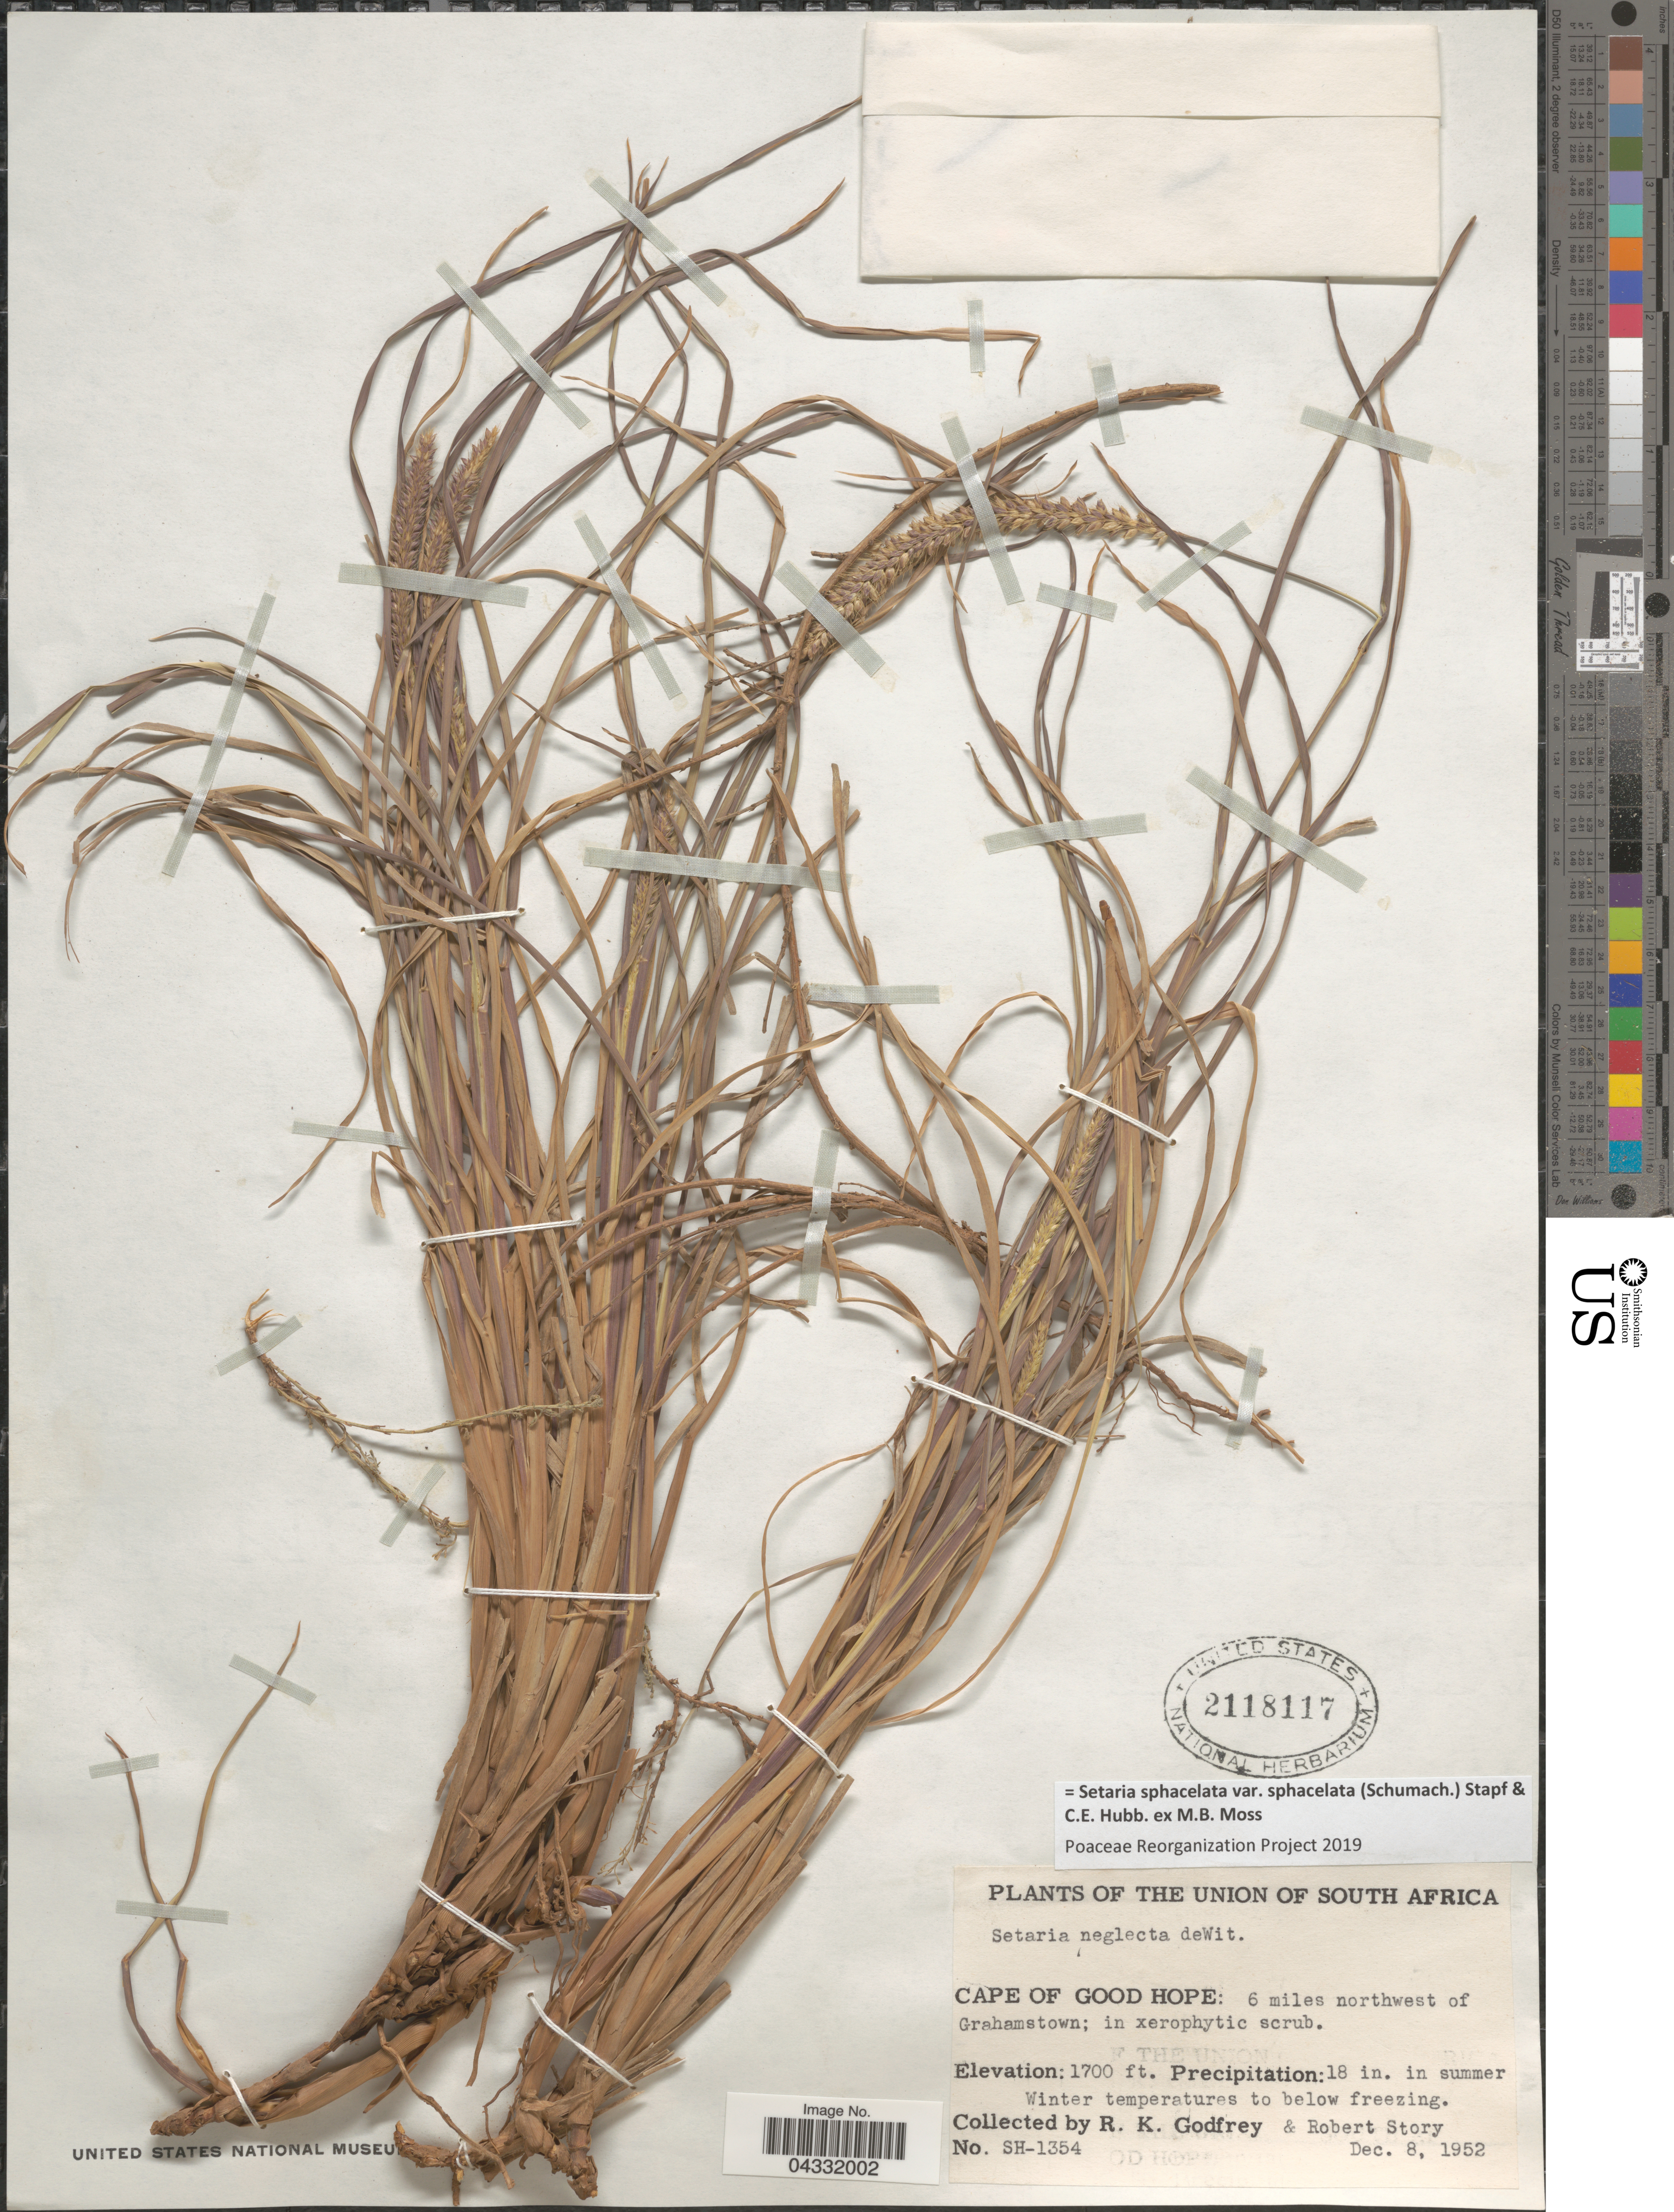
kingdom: Plantae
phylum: Tracheophyta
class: Liliopsida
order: Poales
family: Poaceae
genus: Setaria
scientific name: Setaria sphacelata var. sphacelata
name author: (Schumach.) Stapf & C. E. Hubb. ex M.B. Moss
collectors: R. K. Godfrey & R. Story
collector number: SH-1354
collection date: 1952-12-08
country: South Africa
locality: Union of South Africa. Cape of Good Hope: 6 miles northwest of Grahamstown.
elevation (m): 518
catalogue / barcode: US 2118117